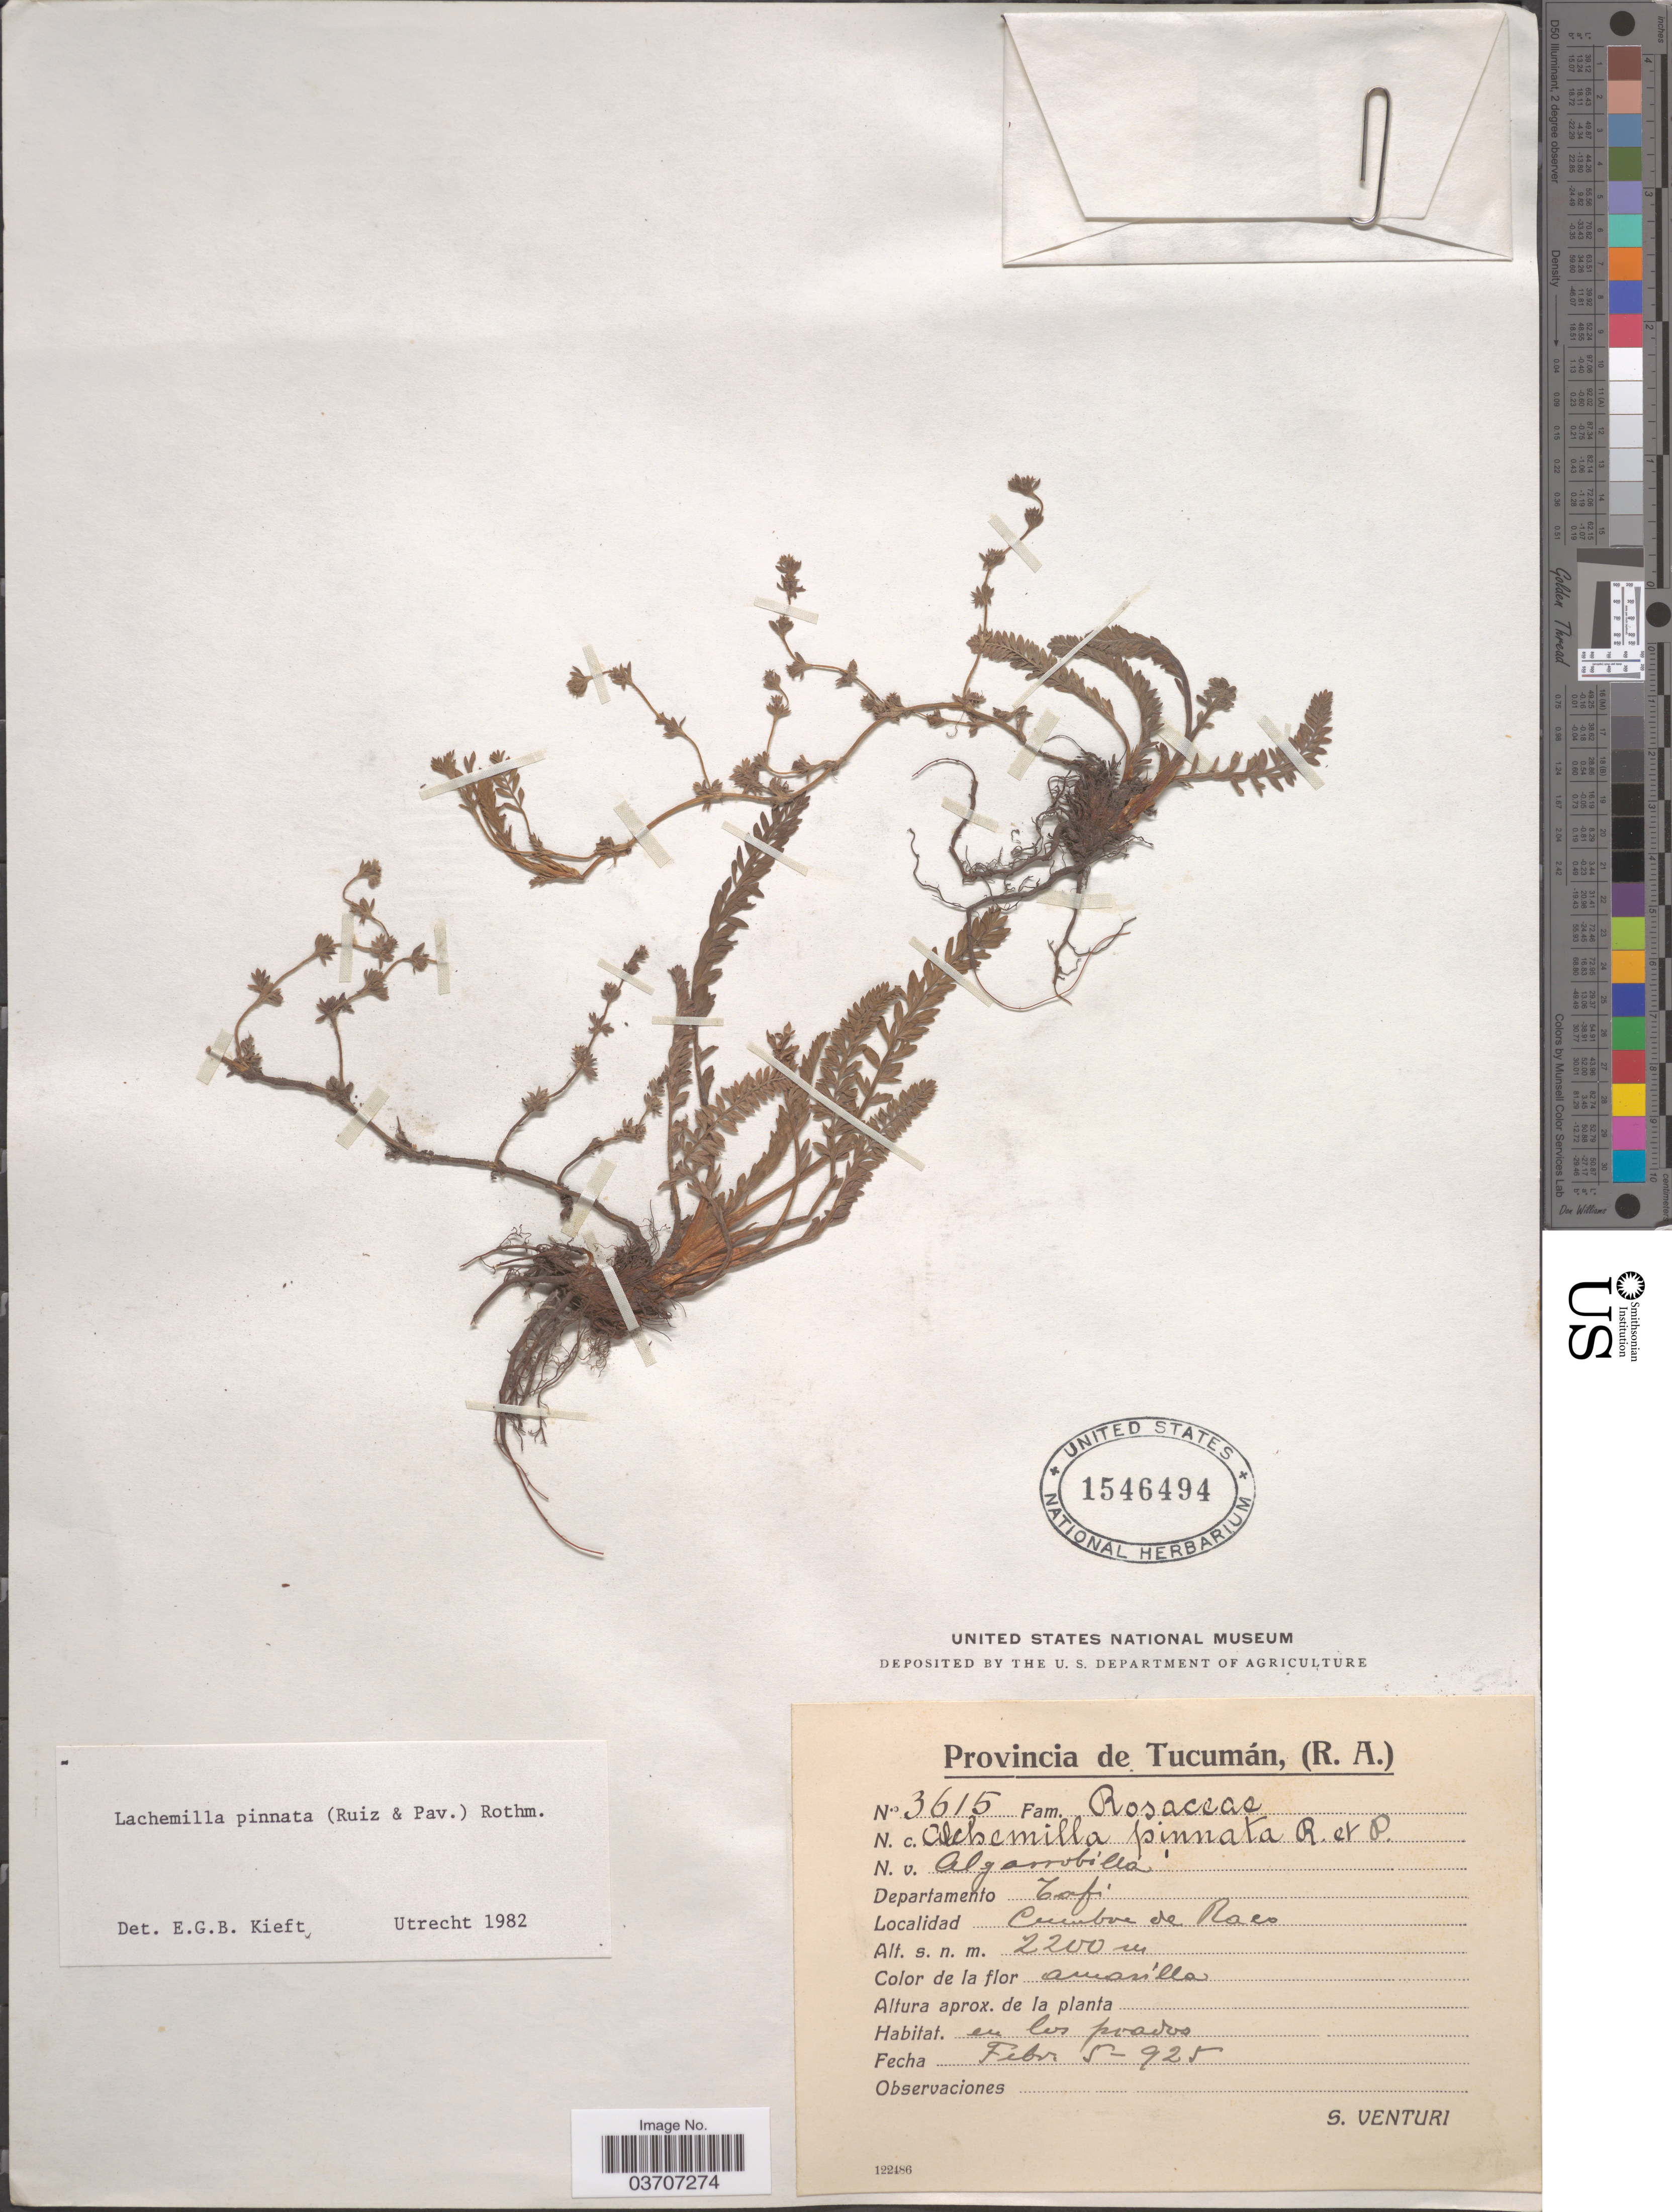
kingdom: Plantae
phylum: Tracheophyta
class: Magnoliopsida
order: Rosales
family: Rosaceae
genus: Lachemilla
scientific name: Lachemilla pinnata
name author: (Ruiz & Pav.) Rothm.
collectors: S. Venturi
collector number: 3615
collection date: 1925-02-05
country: Argentina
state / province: Tucuman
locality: Departamento Tafi. Cumbre de Raco.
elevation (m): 2200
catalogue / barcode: US 1546494